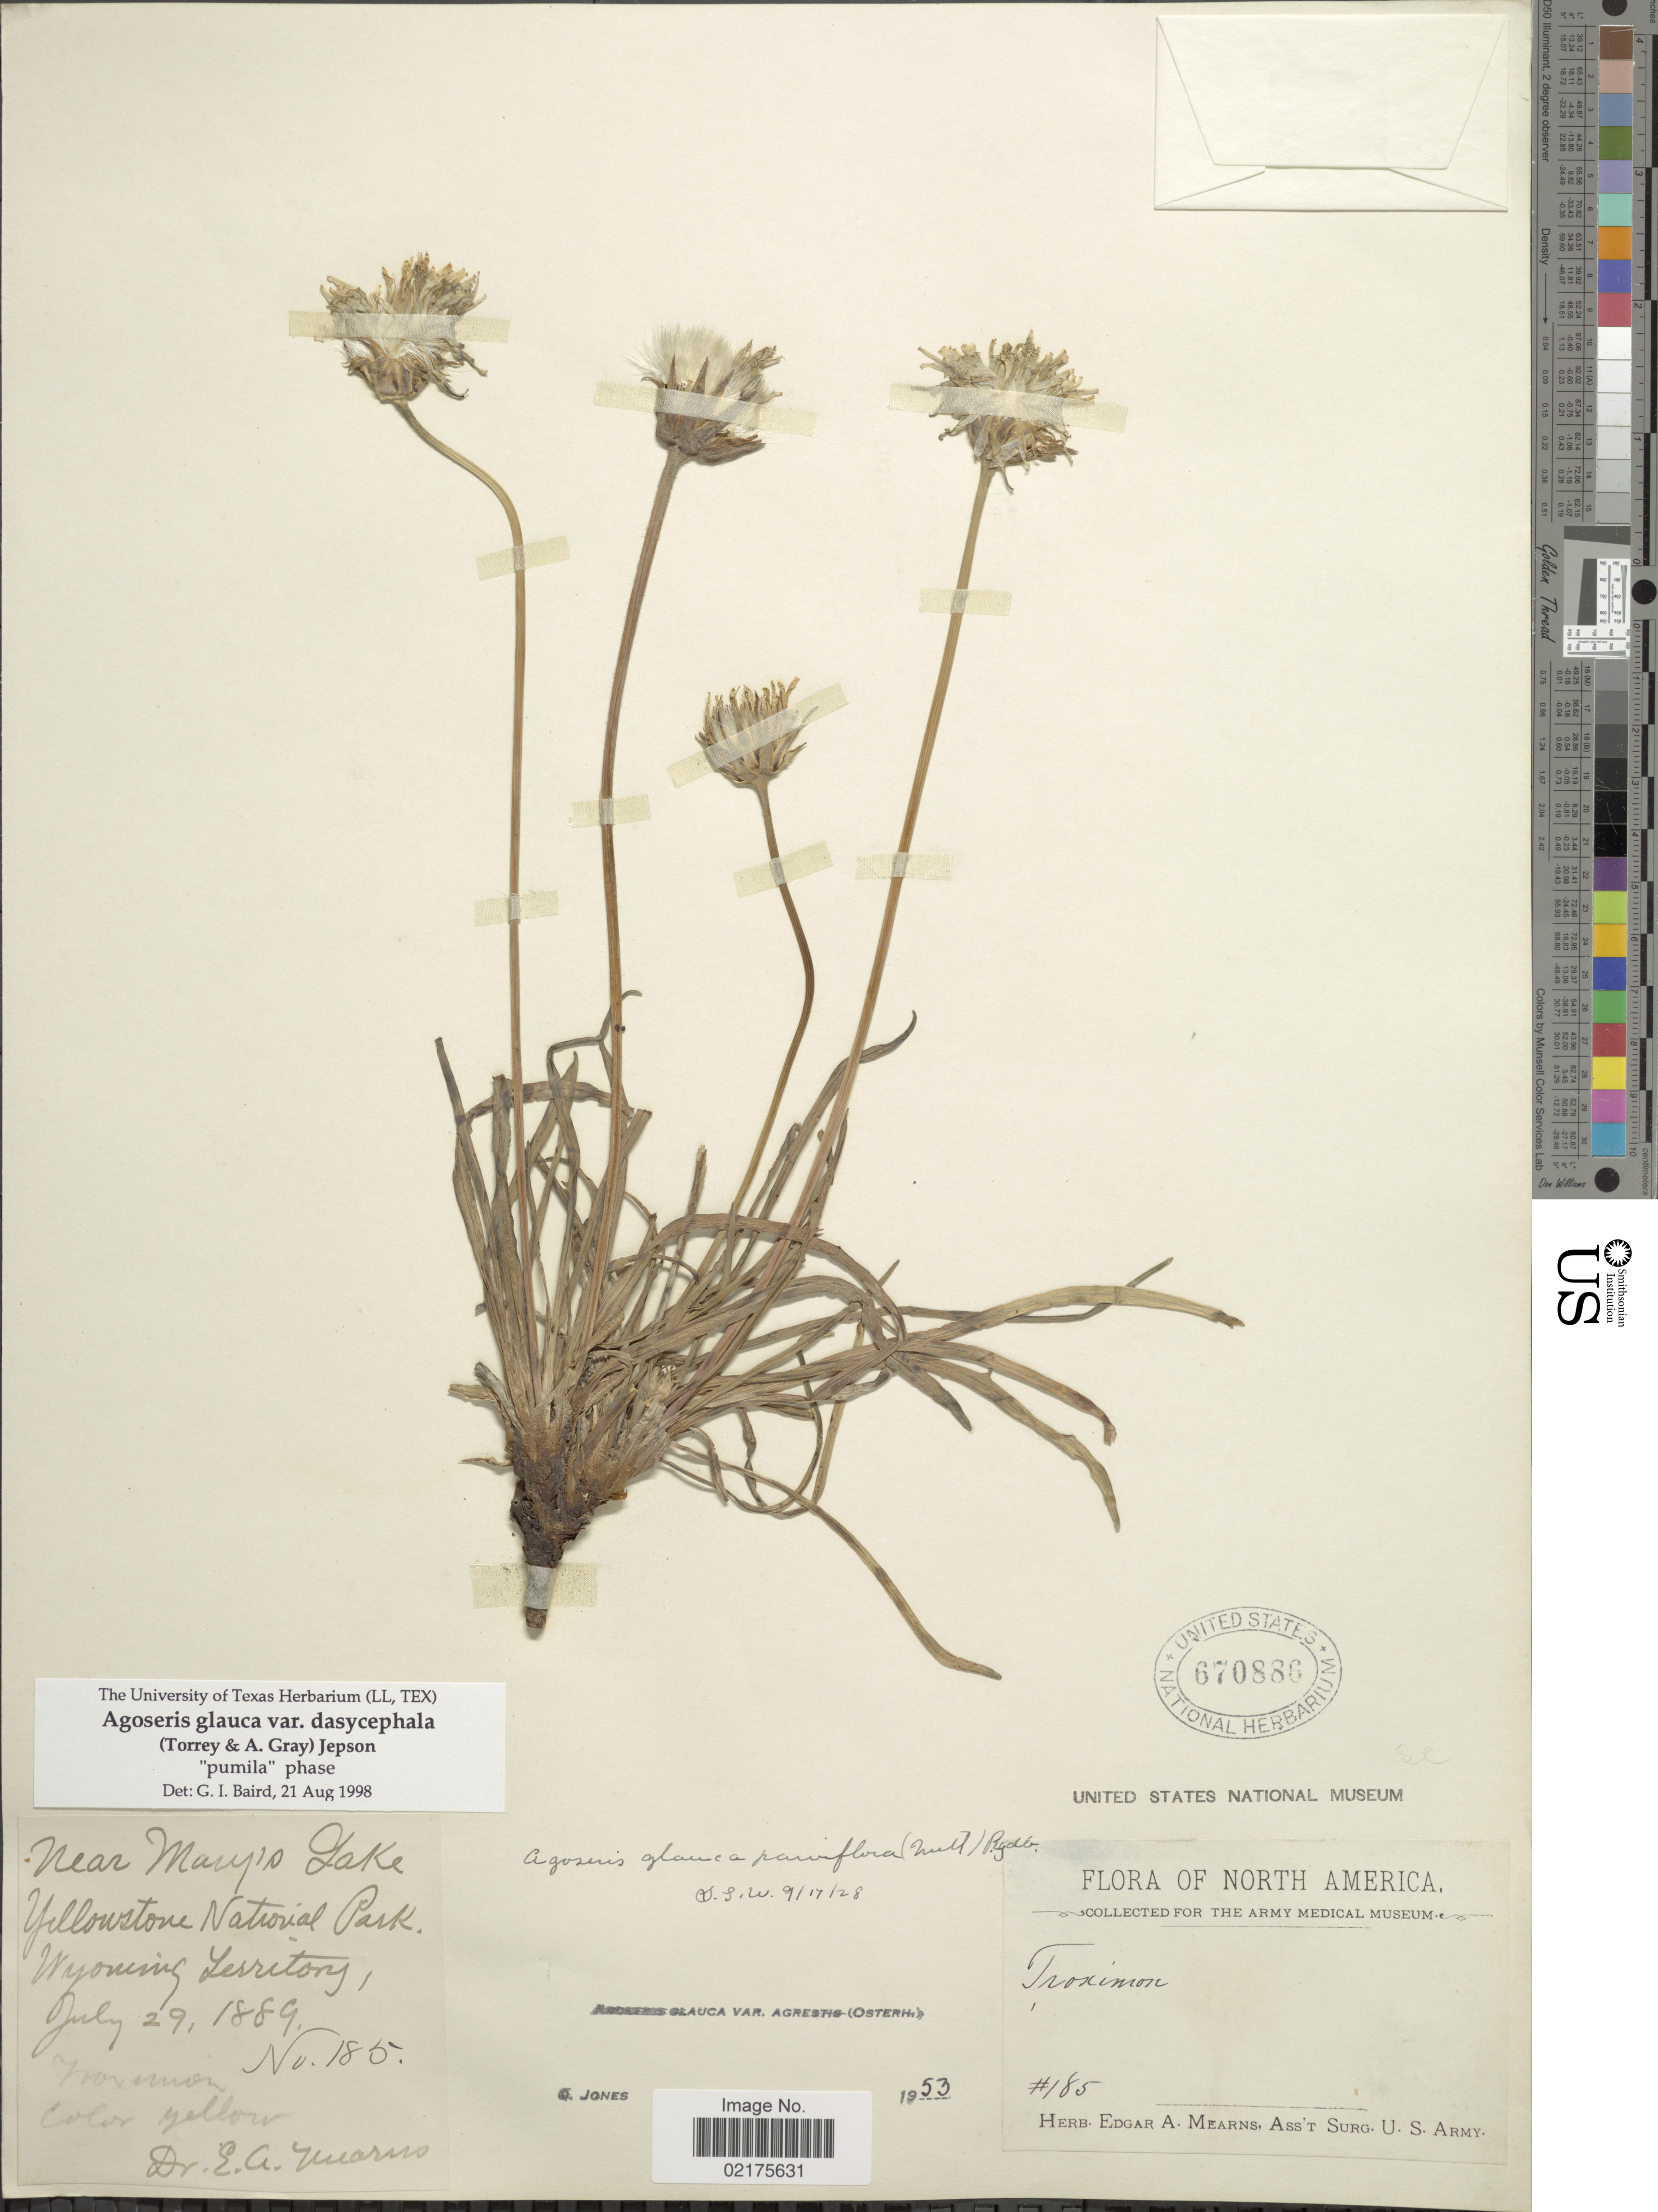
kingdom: Plantae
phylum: Tracheophyta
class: Magnoliopsida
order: Asterales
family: Asteraceae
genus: Agoseris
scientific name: Agoseris glauca var. dasycephala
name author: (Torr. & A. Gray) Jeps.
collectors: E. A. Mearns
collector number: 185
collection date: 1889-07-29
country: United States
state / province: Wyoming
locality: Near Mary's Lake, Yellowstone National Park, Wyoming Territory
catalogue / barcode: US 670886